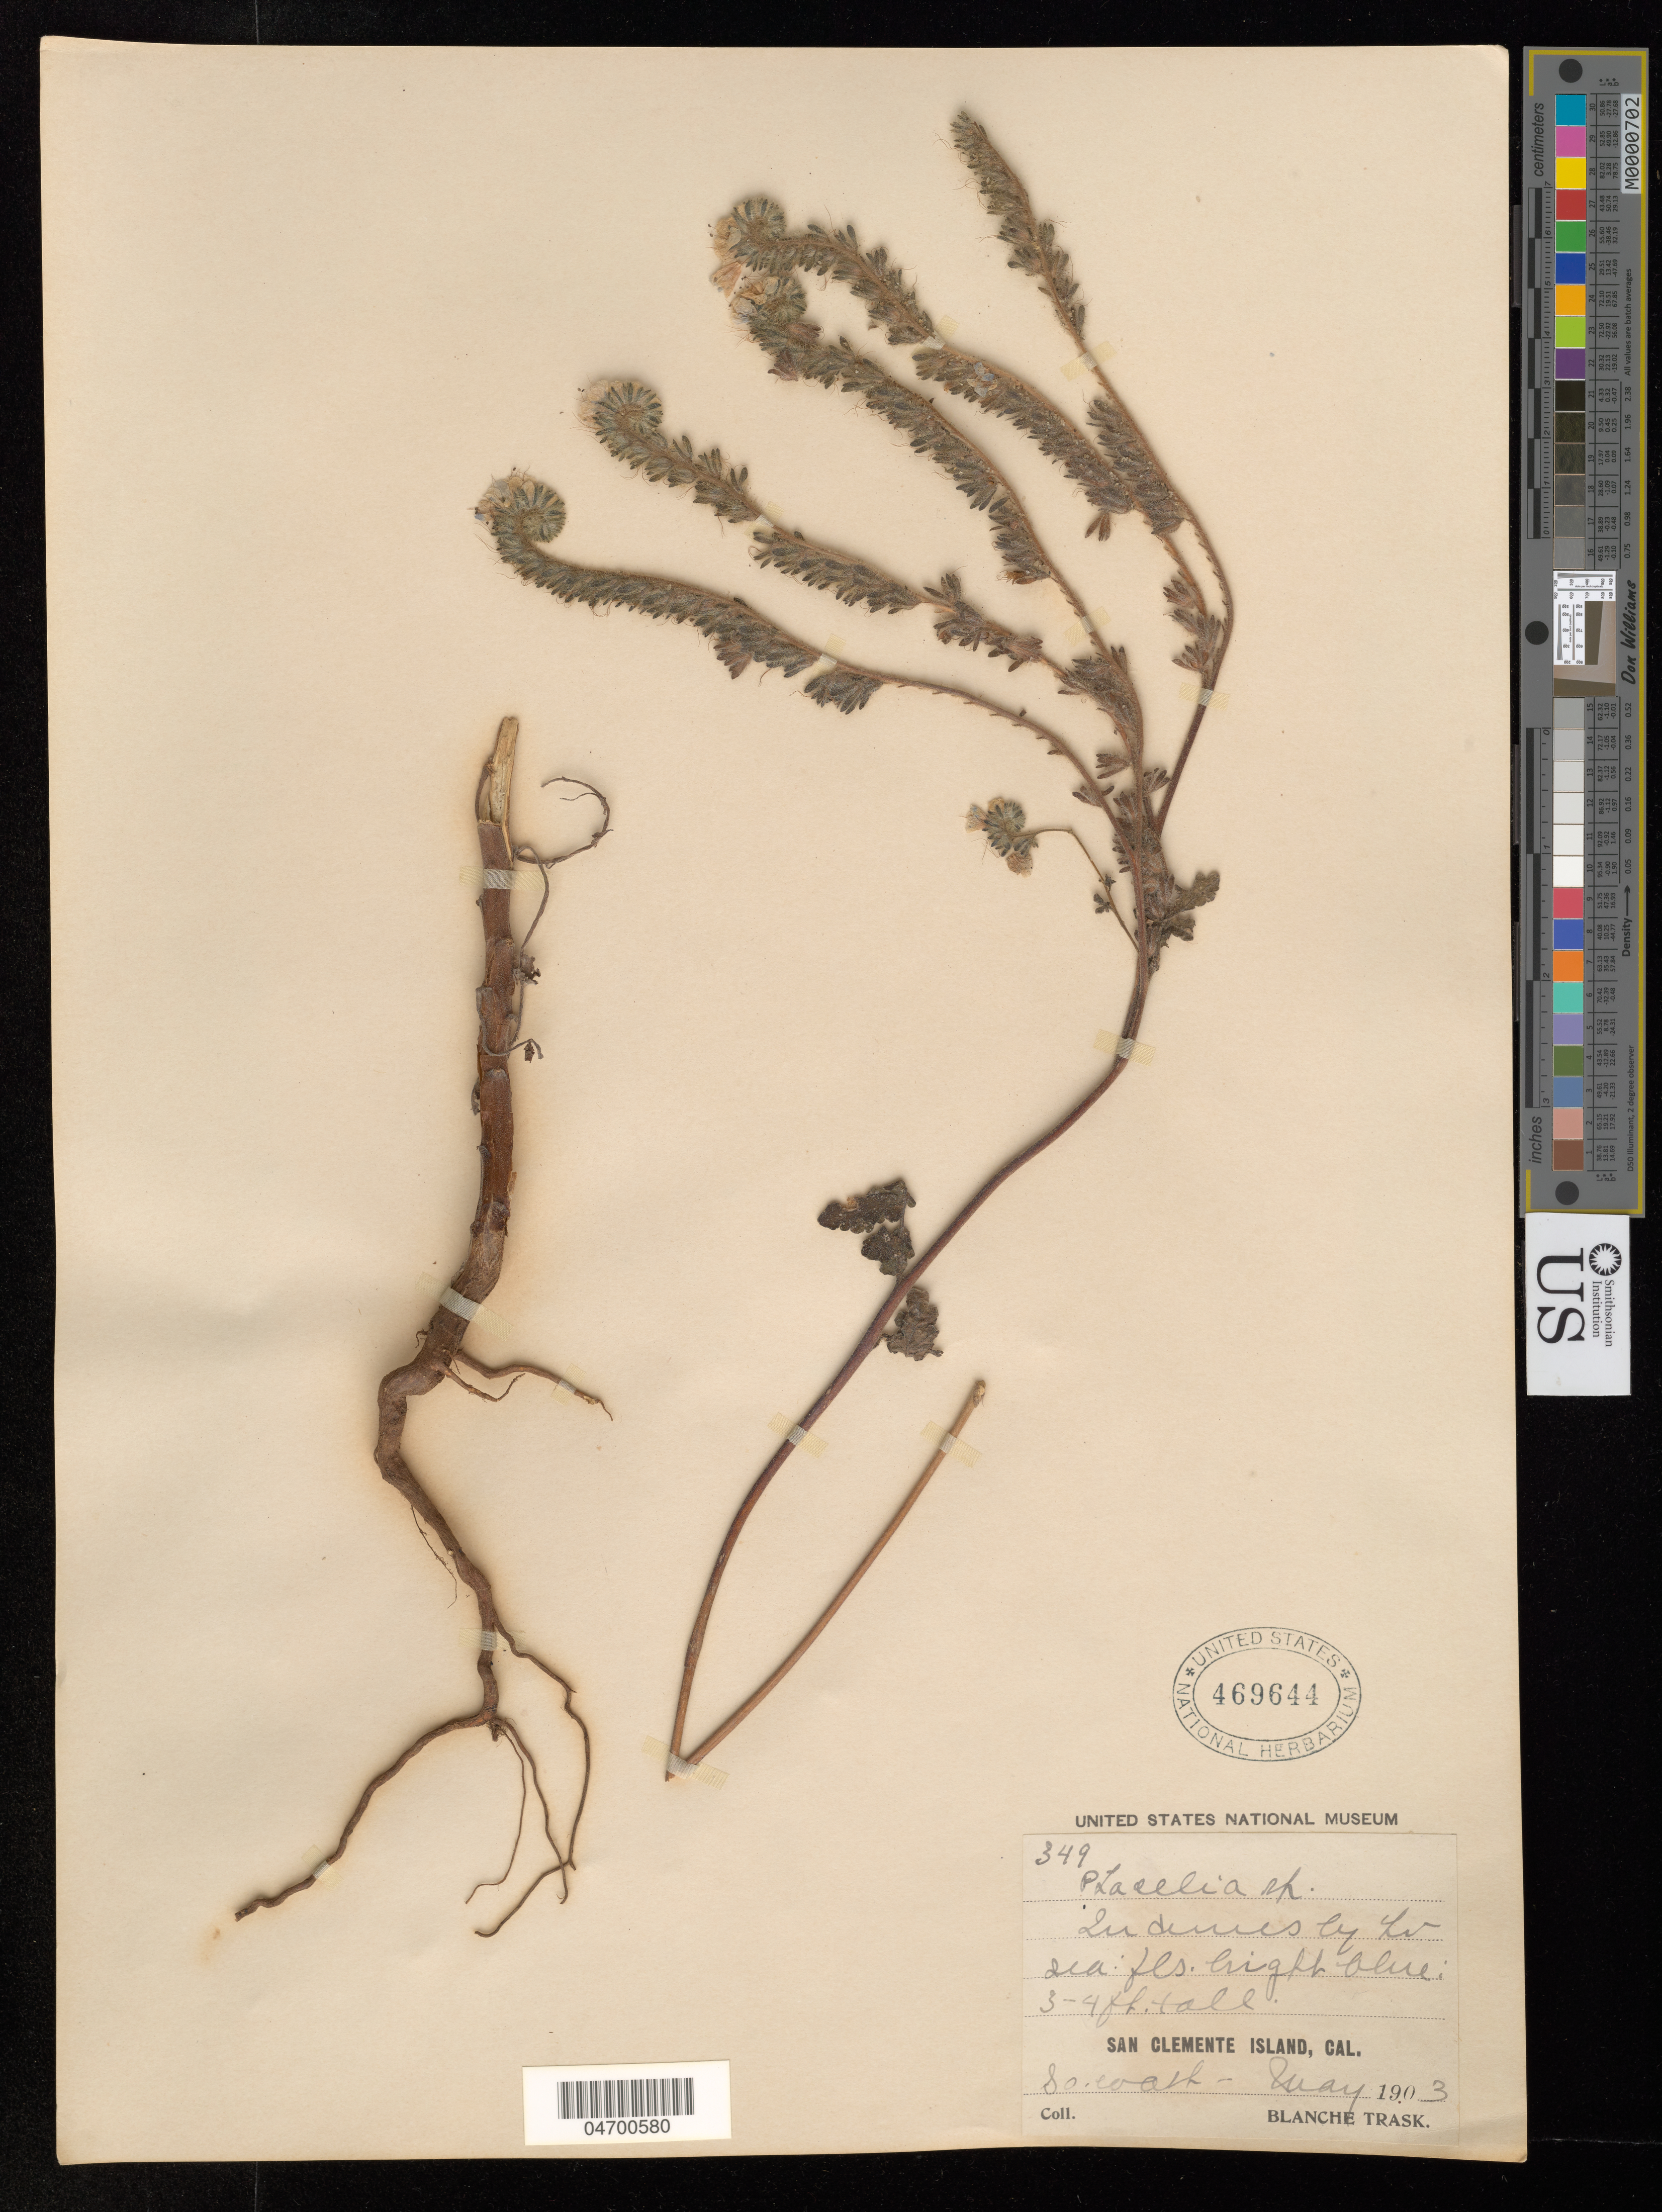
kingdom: Plantae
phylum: Tracheophyta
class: Magnoliopsida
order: Boraginales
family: Hydrophyllaceae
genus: Phacelia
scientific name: Phacelia sp.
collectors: B. Trask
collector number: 349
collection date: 1903-05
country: United States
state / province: California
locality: San Caliente Island. So. west.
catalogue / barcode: US 469644